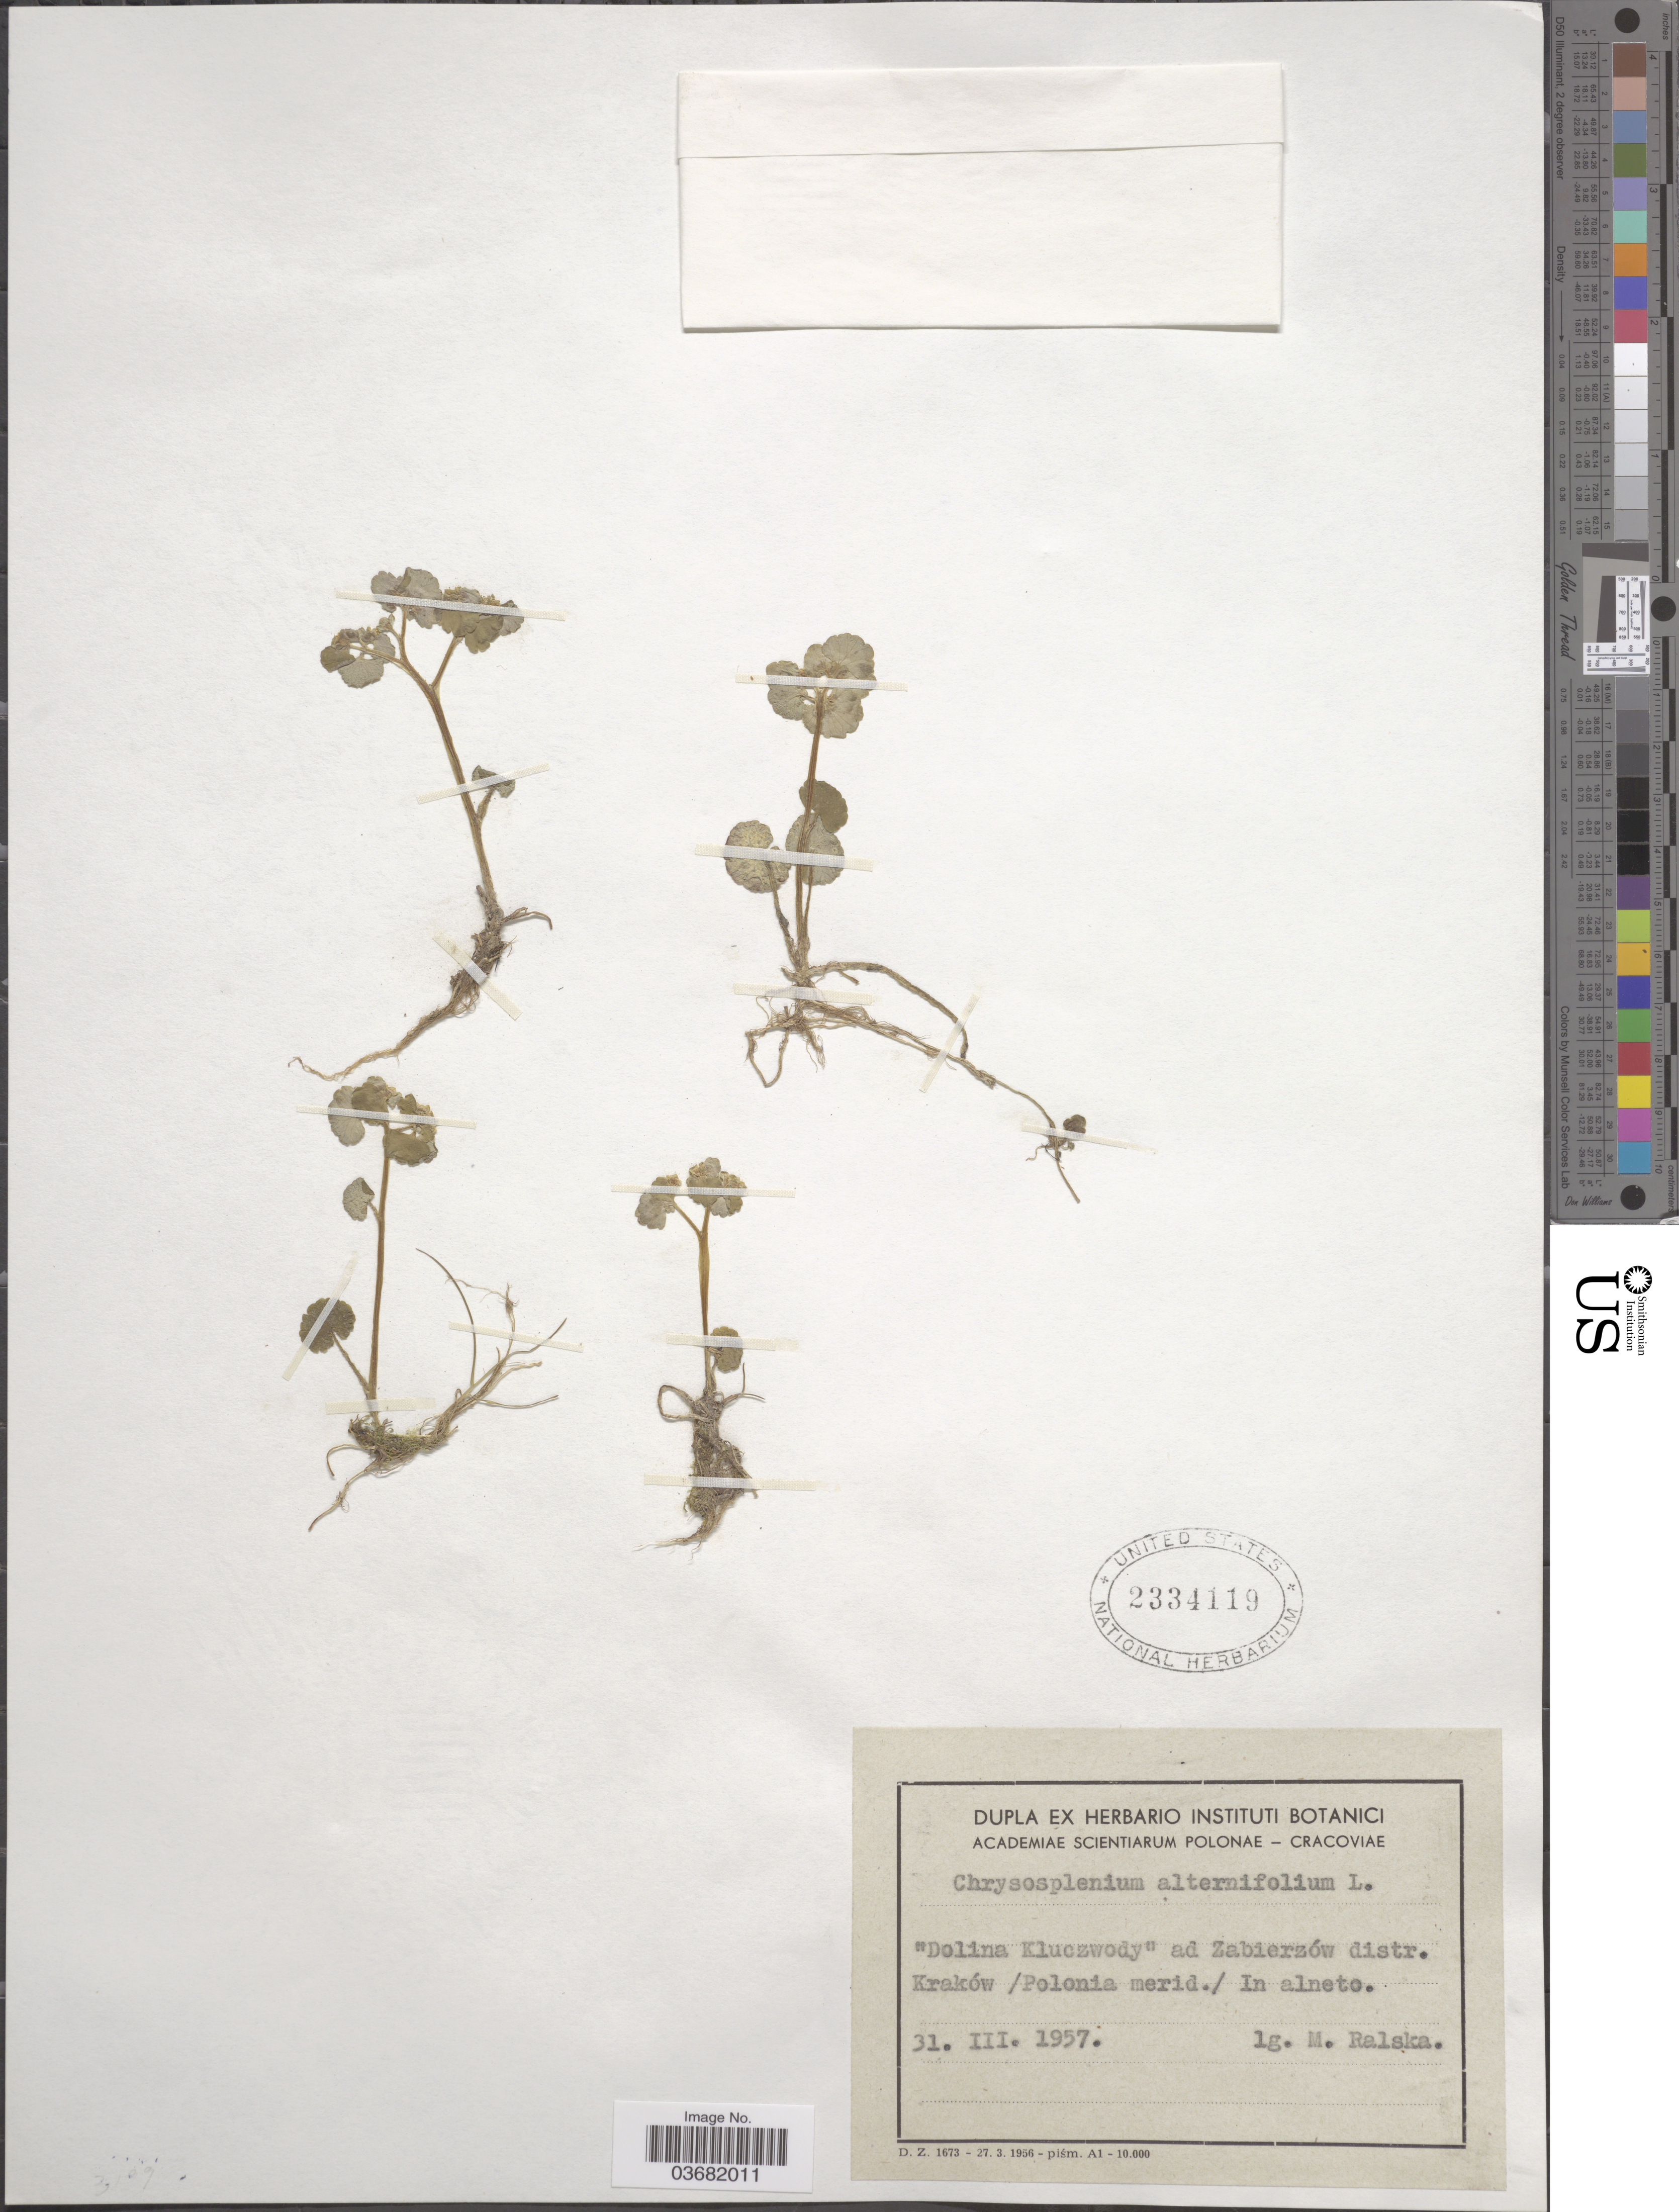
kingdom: Plantae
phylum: Tracheophyta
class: Magnoliopsida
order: Saxifragales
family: Saxifragaceae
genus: Chrysosplenium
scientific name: Chrysosplenium alternifolium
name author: L.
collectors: M. Ralska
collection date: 1957-03-31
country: Poland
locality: Dolina Kluczwody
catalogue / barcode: US 2334119